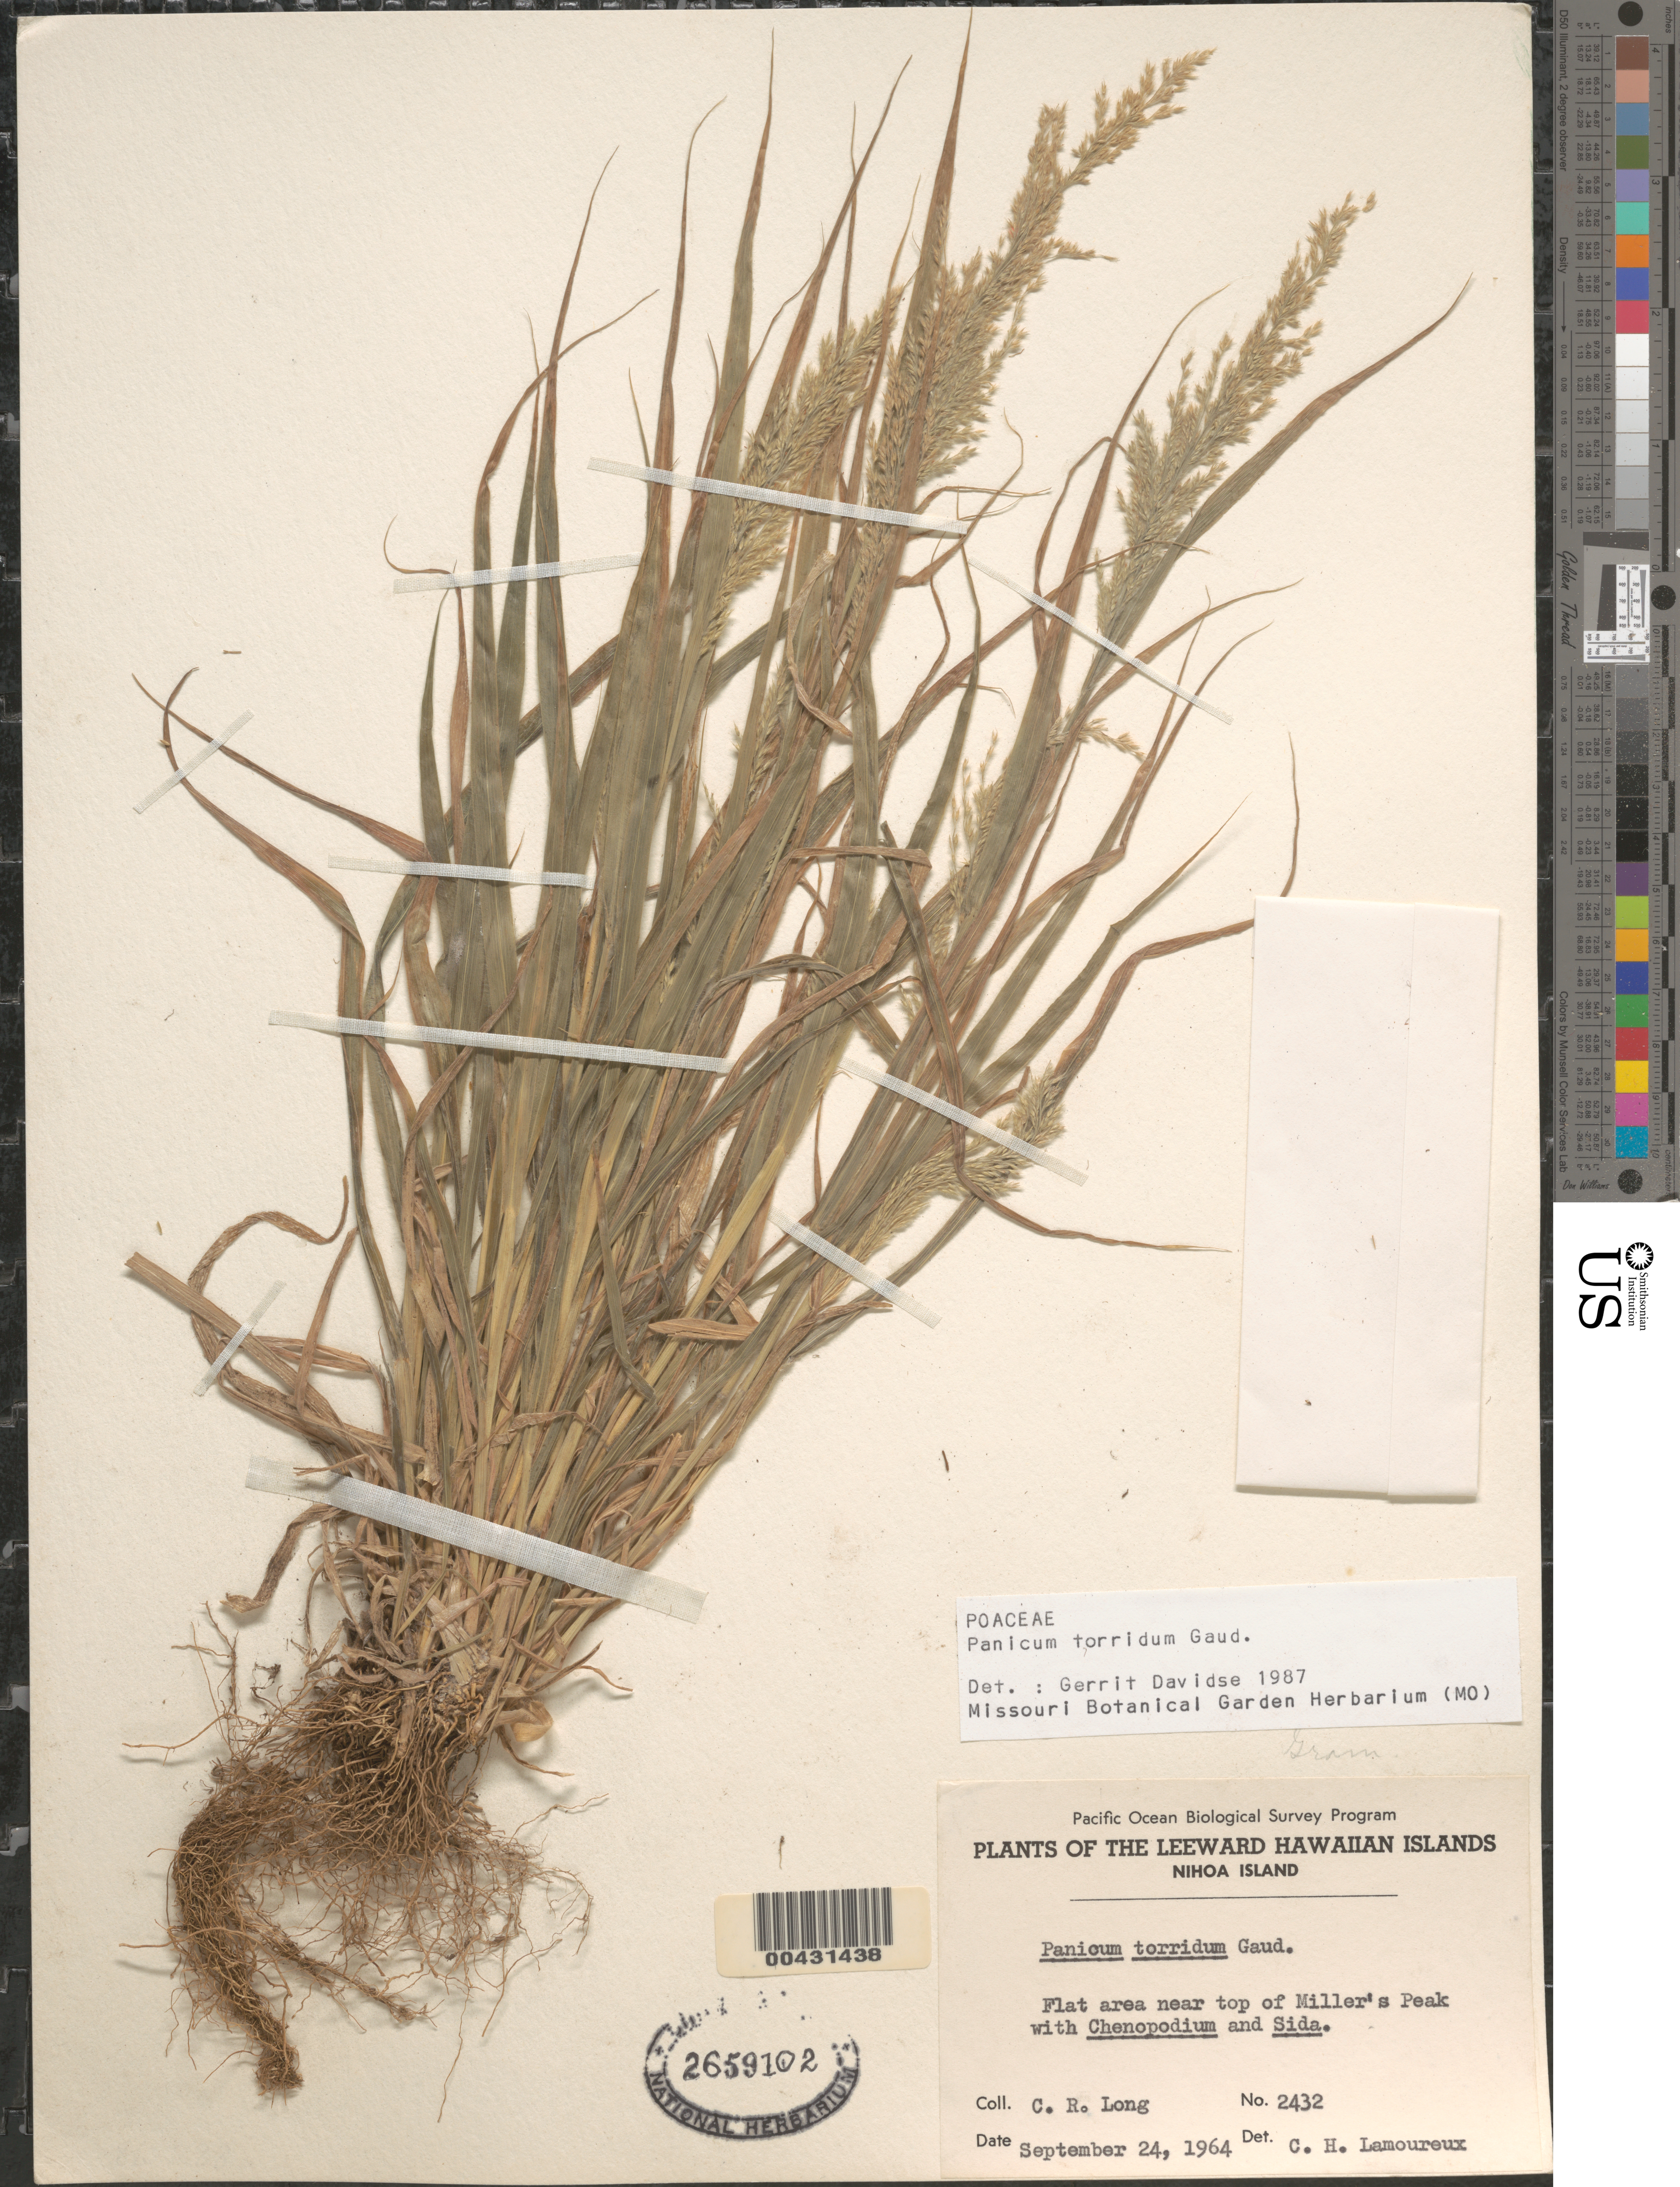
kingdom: Plantae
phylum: Tracheophyta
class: Liliopsida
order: Poales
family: Poaceae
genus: Panicum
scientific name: Panicum torridum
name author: Gaudich.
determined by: Davidse, Gerrit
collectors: C. Long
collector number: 2432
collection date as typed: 24 Sep 1964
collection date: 1964-09-24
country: United States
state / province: Hawaii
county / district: Honolulu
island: Nihoa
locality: Near top of Miller's Peak, Nihoa Island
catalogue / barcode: US 2659102